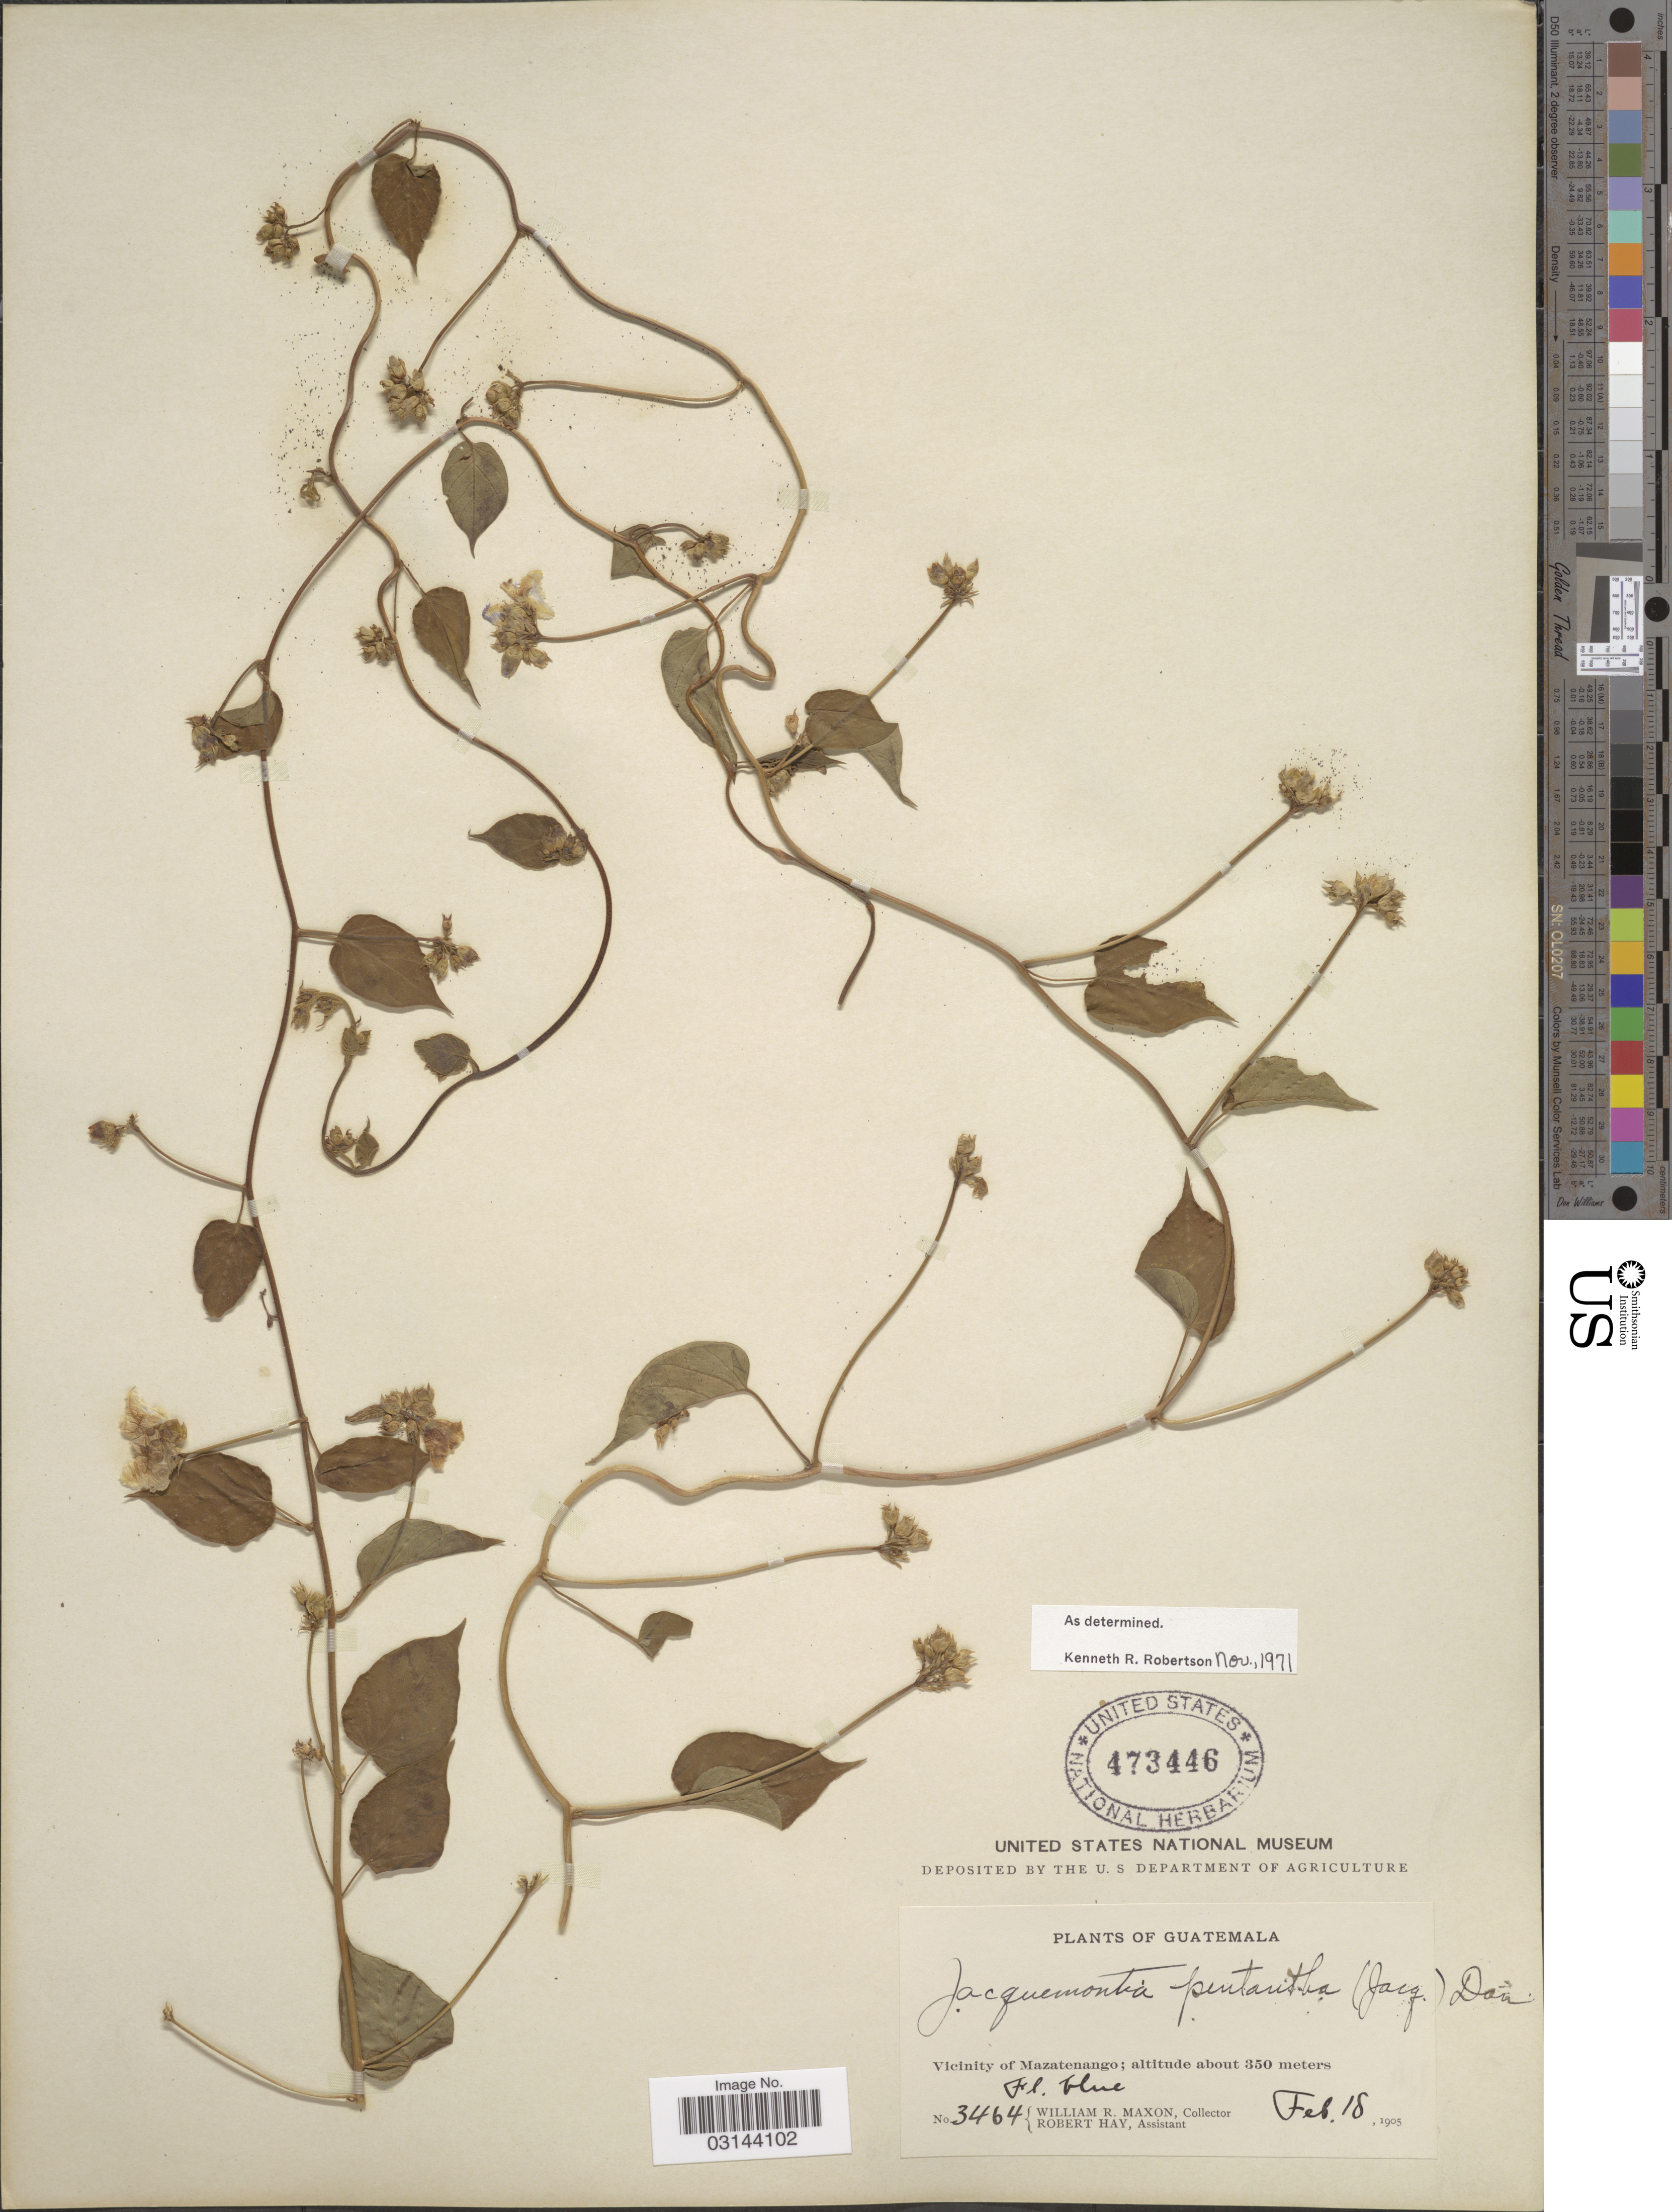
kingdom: Plantae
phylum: Tracheophyta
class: Magnoliopsida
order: Solanales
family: Convolvulaceae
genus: Jacquemontia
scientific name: Jacquemontia pentanthos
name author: (Jacq.) G. Don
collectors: W. R. Maxon & R. Hay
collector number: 3464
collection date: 1905-02-18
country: Guatemala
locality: Vicinity of Mazatenango.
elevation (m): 350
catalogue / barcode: US 473446